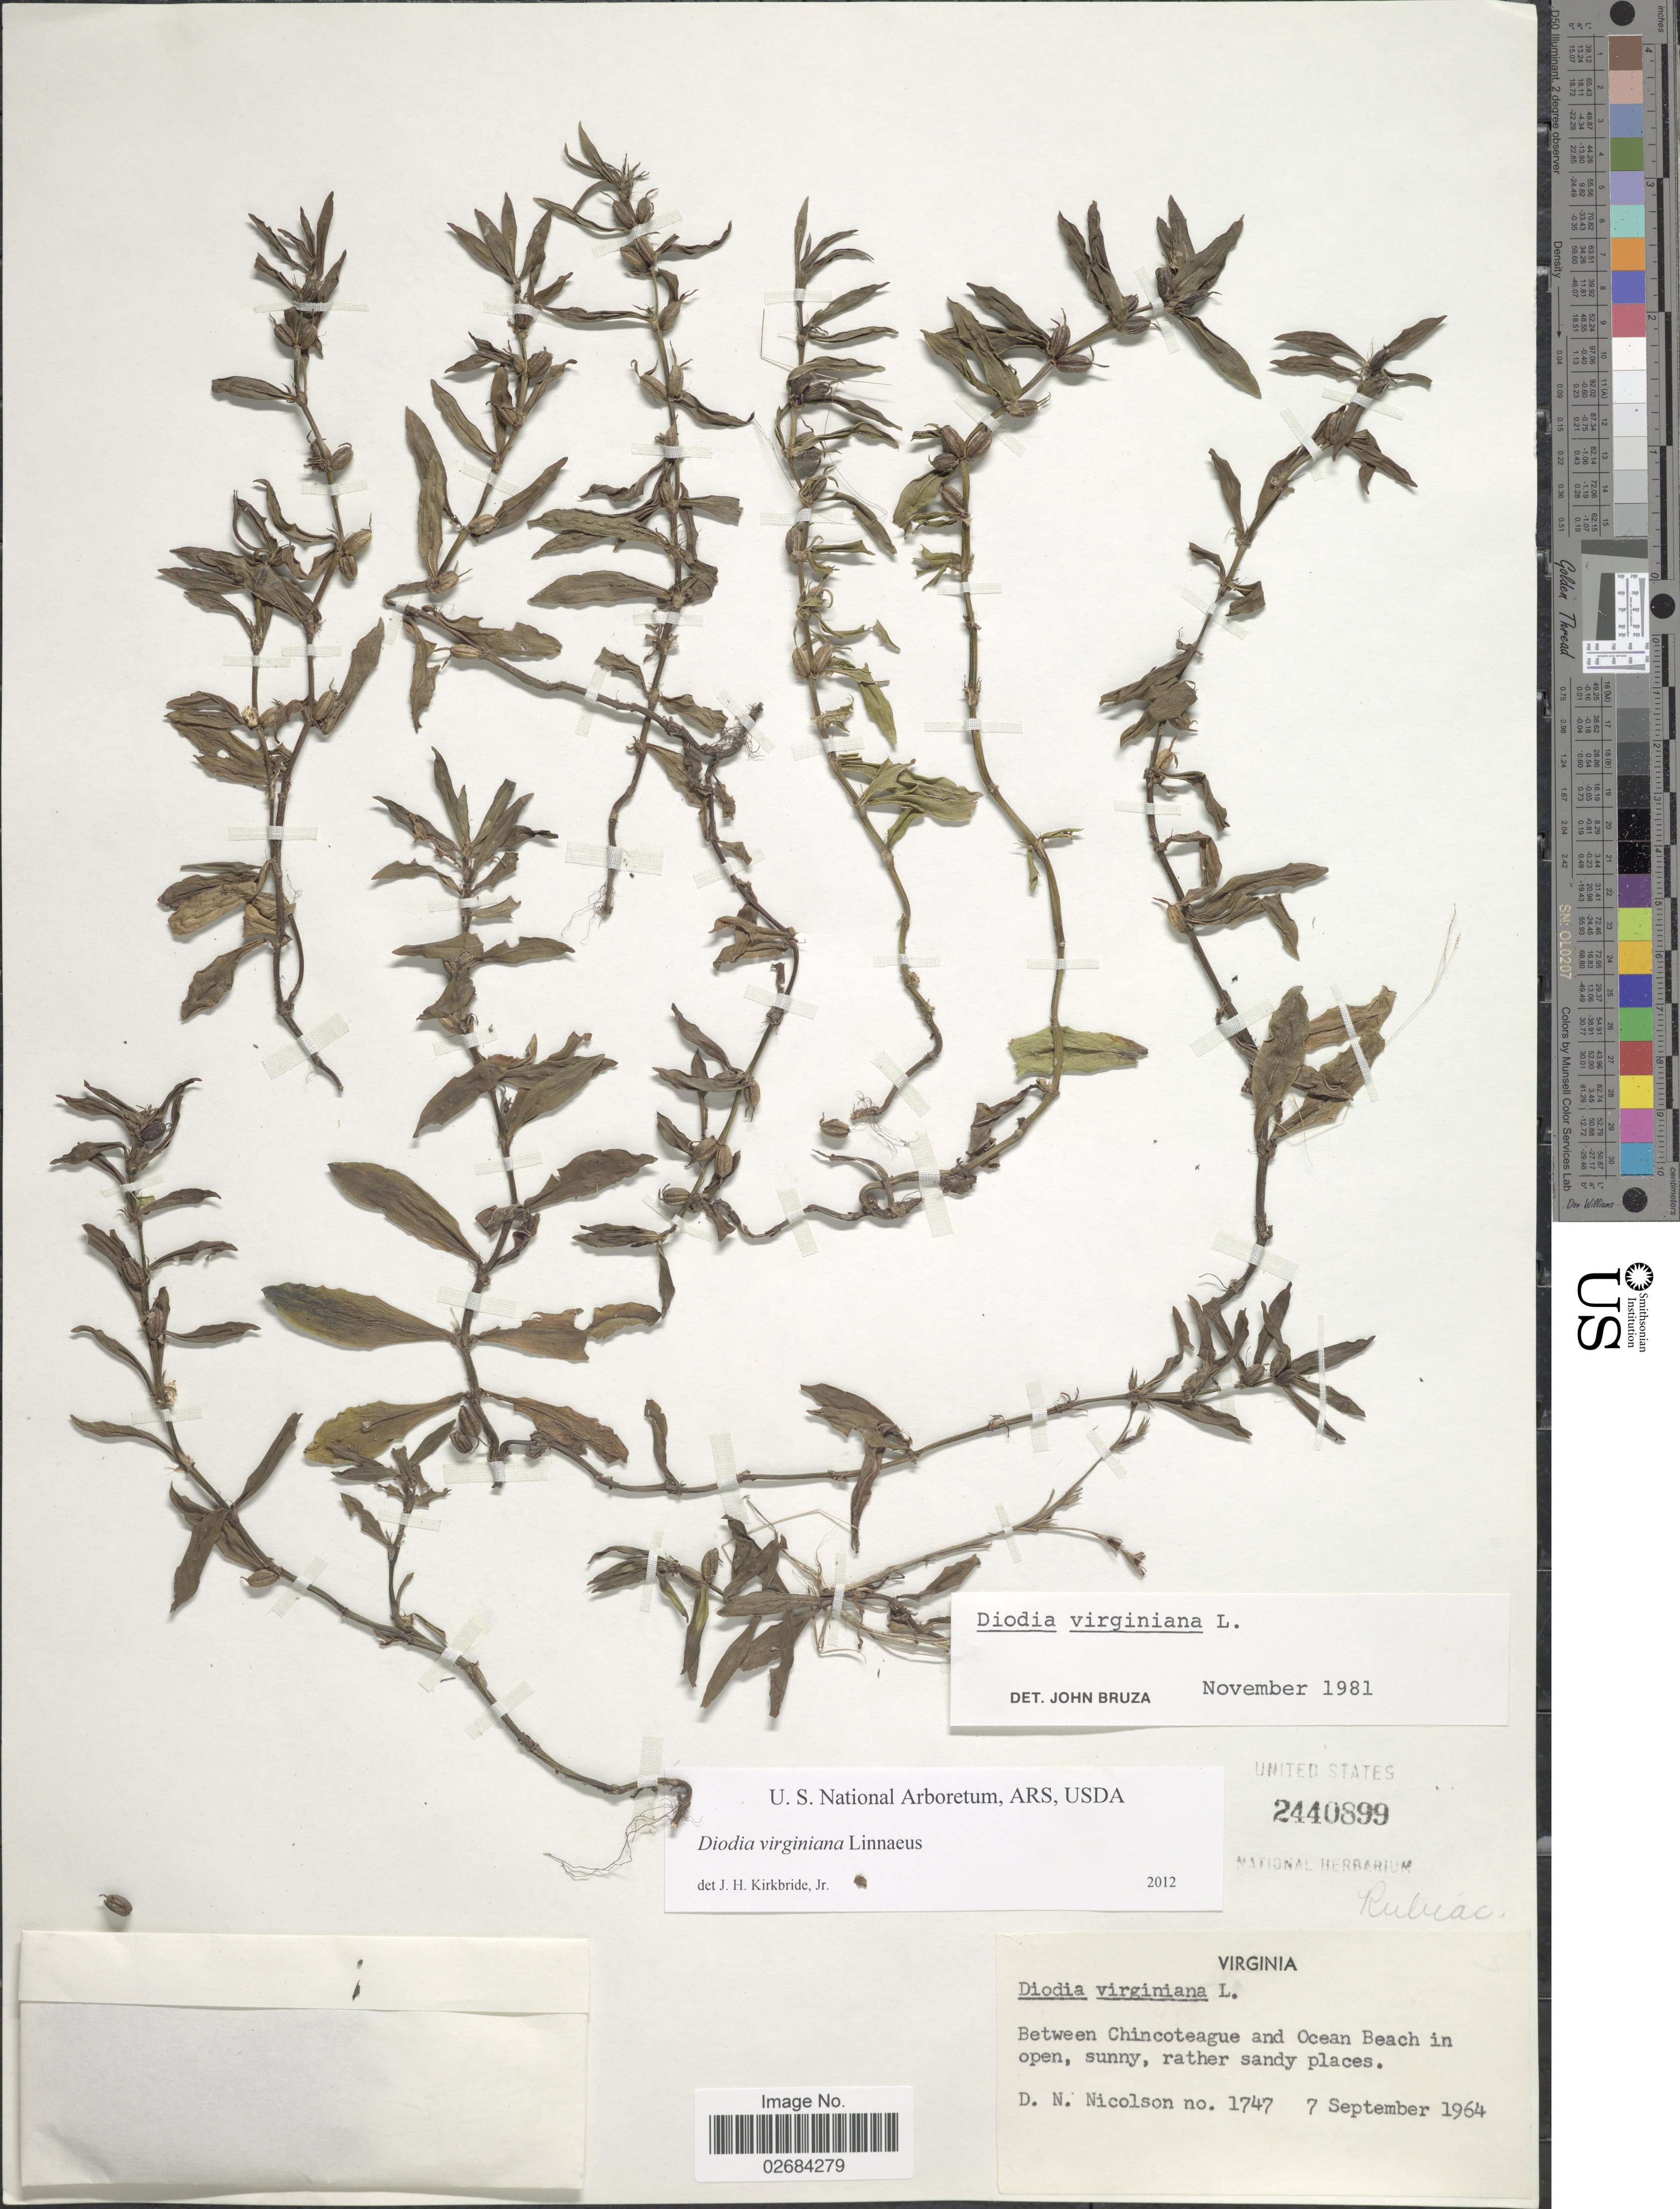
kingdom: Plantae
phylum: Tracheophyta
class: Magnoliopsida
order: Gentianales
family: Rubiaceae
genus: Diodia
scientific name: Diodia virginiana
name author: L.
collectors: D. H. Nicolson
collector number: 1747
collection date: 1964-09-07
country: United States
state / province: Virginia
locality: Between Chincoteague and Ocean Beach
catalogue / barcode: US 2440899